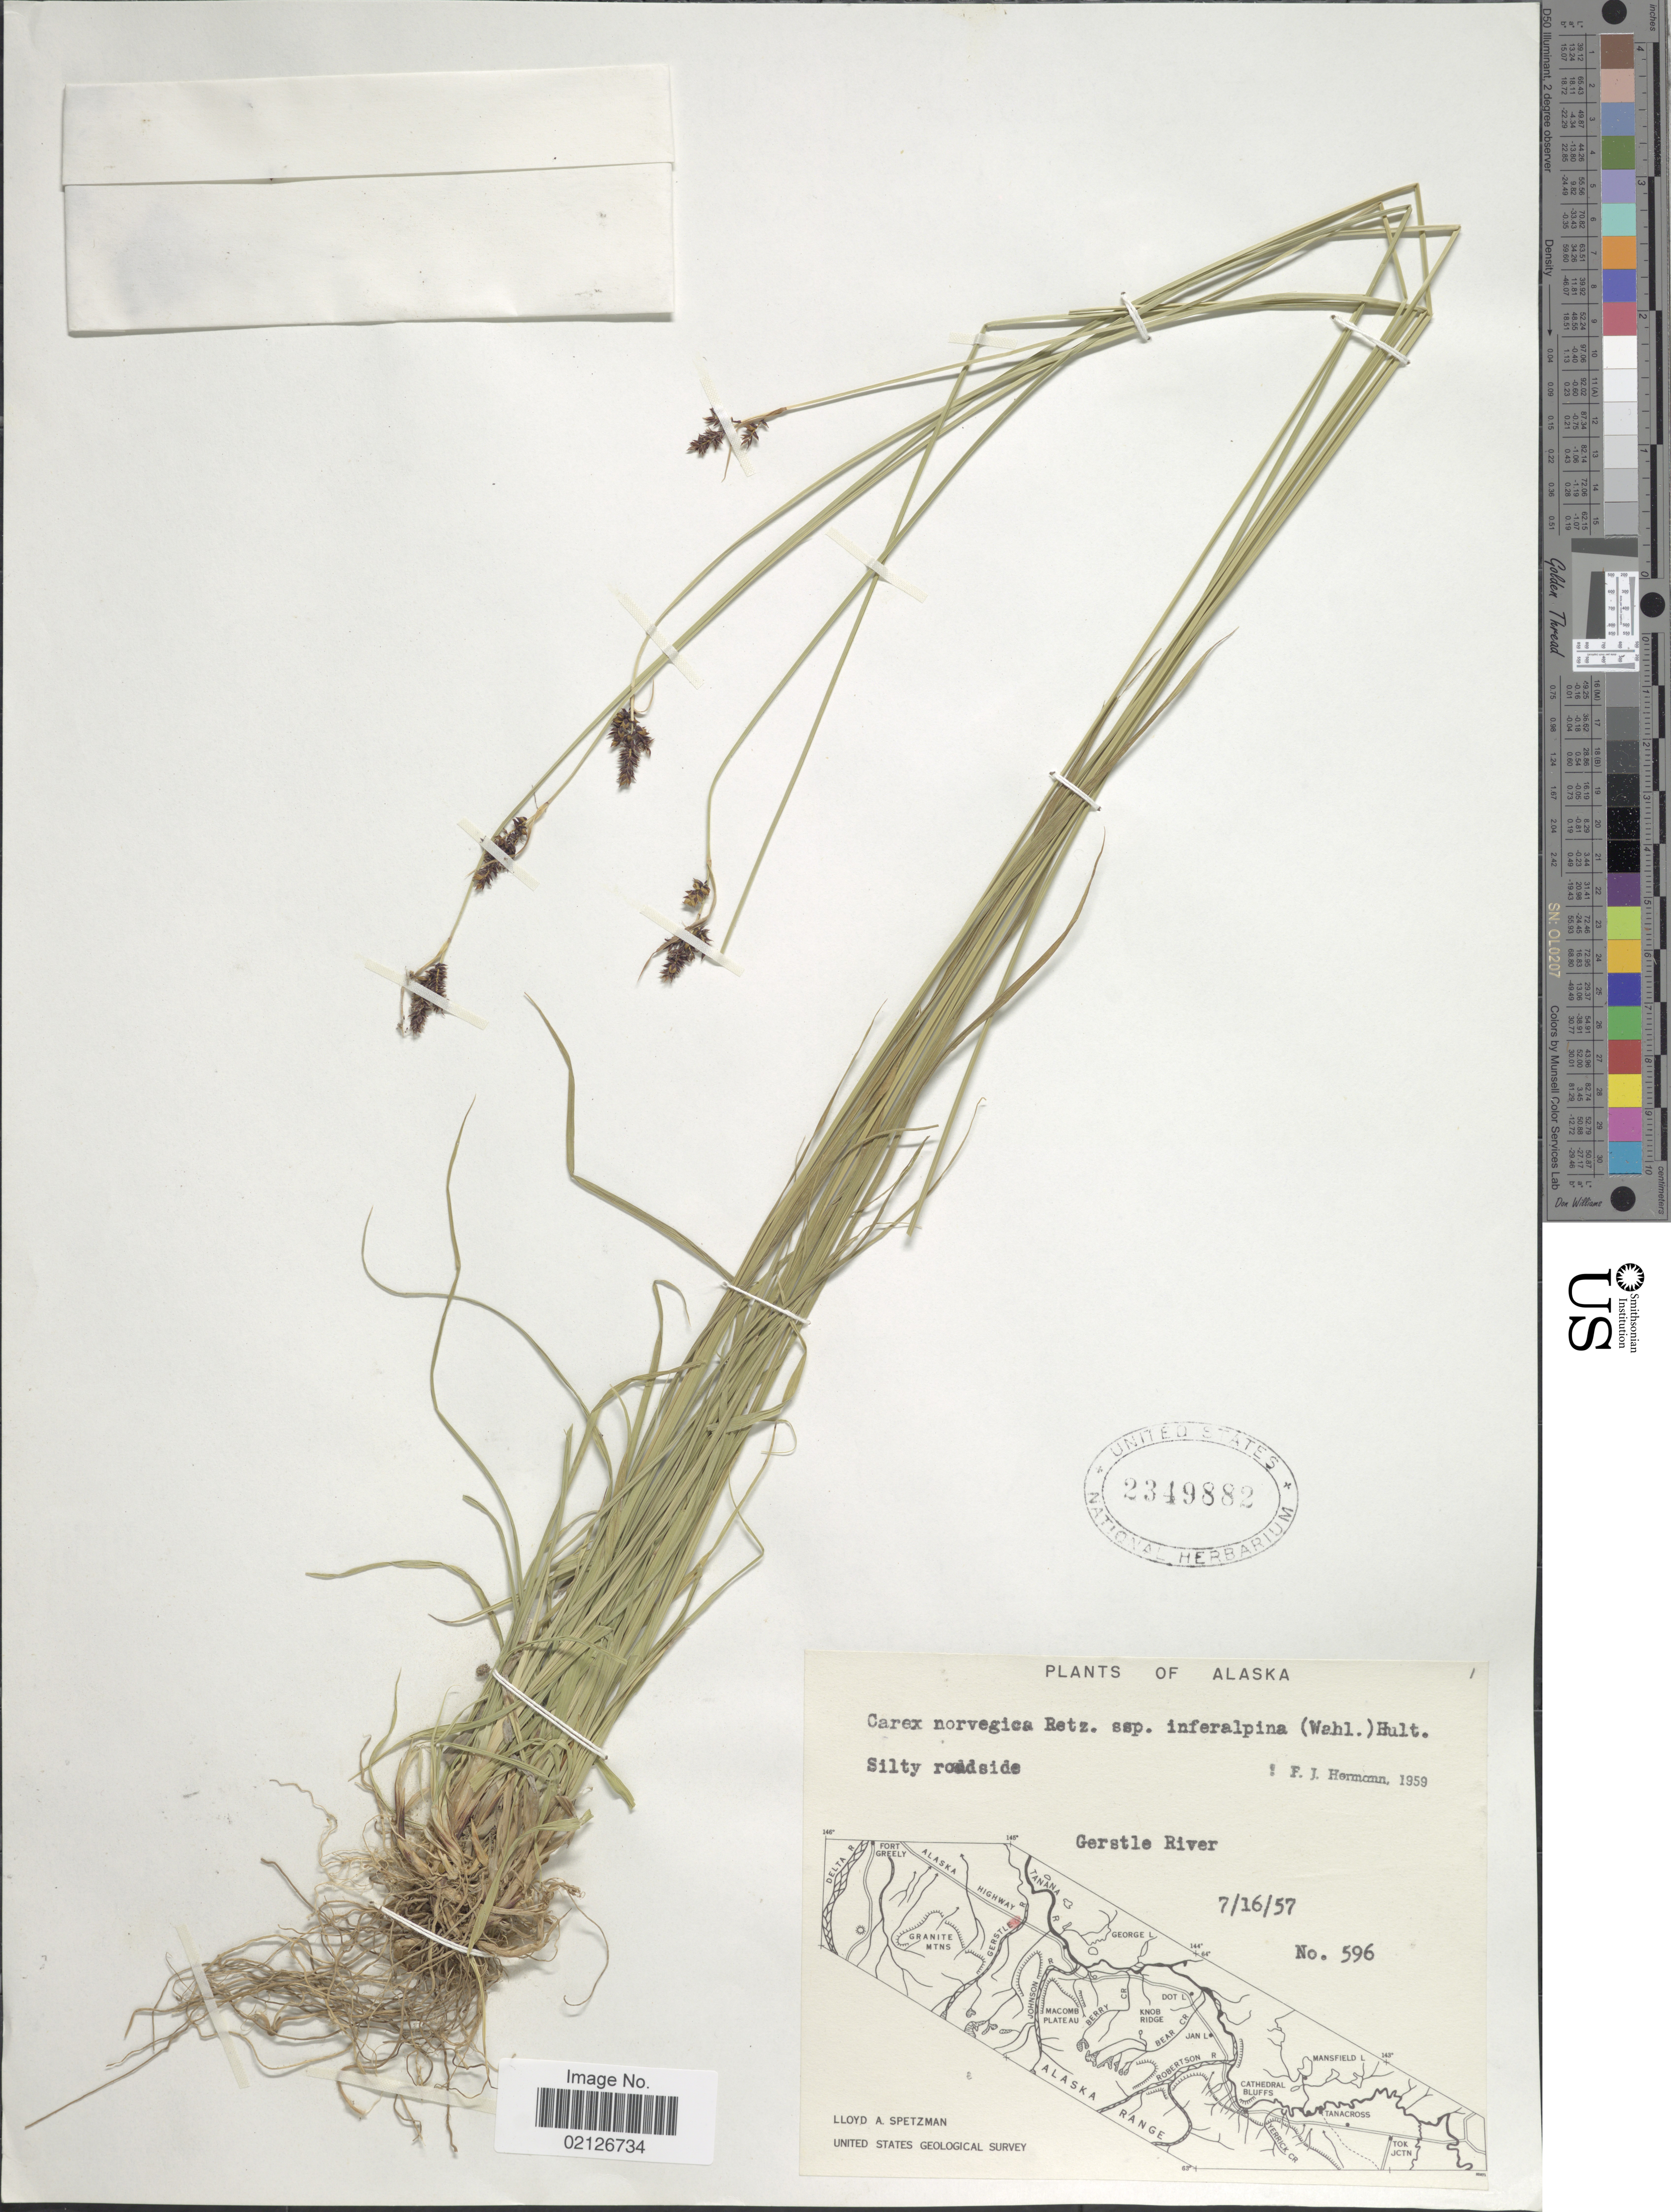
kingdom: Plantae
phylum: Tracheophyta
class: Liliopsida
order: Poales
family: Cyperaceae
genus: Carex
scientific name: Carex norvegica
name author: Retz.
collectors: L. Spetzman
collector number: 596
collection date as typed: Transcribed d/m/y: 16/7/57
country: United States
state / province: Alaska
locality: Silty roadside, gerstle River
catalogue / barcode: US 2349882